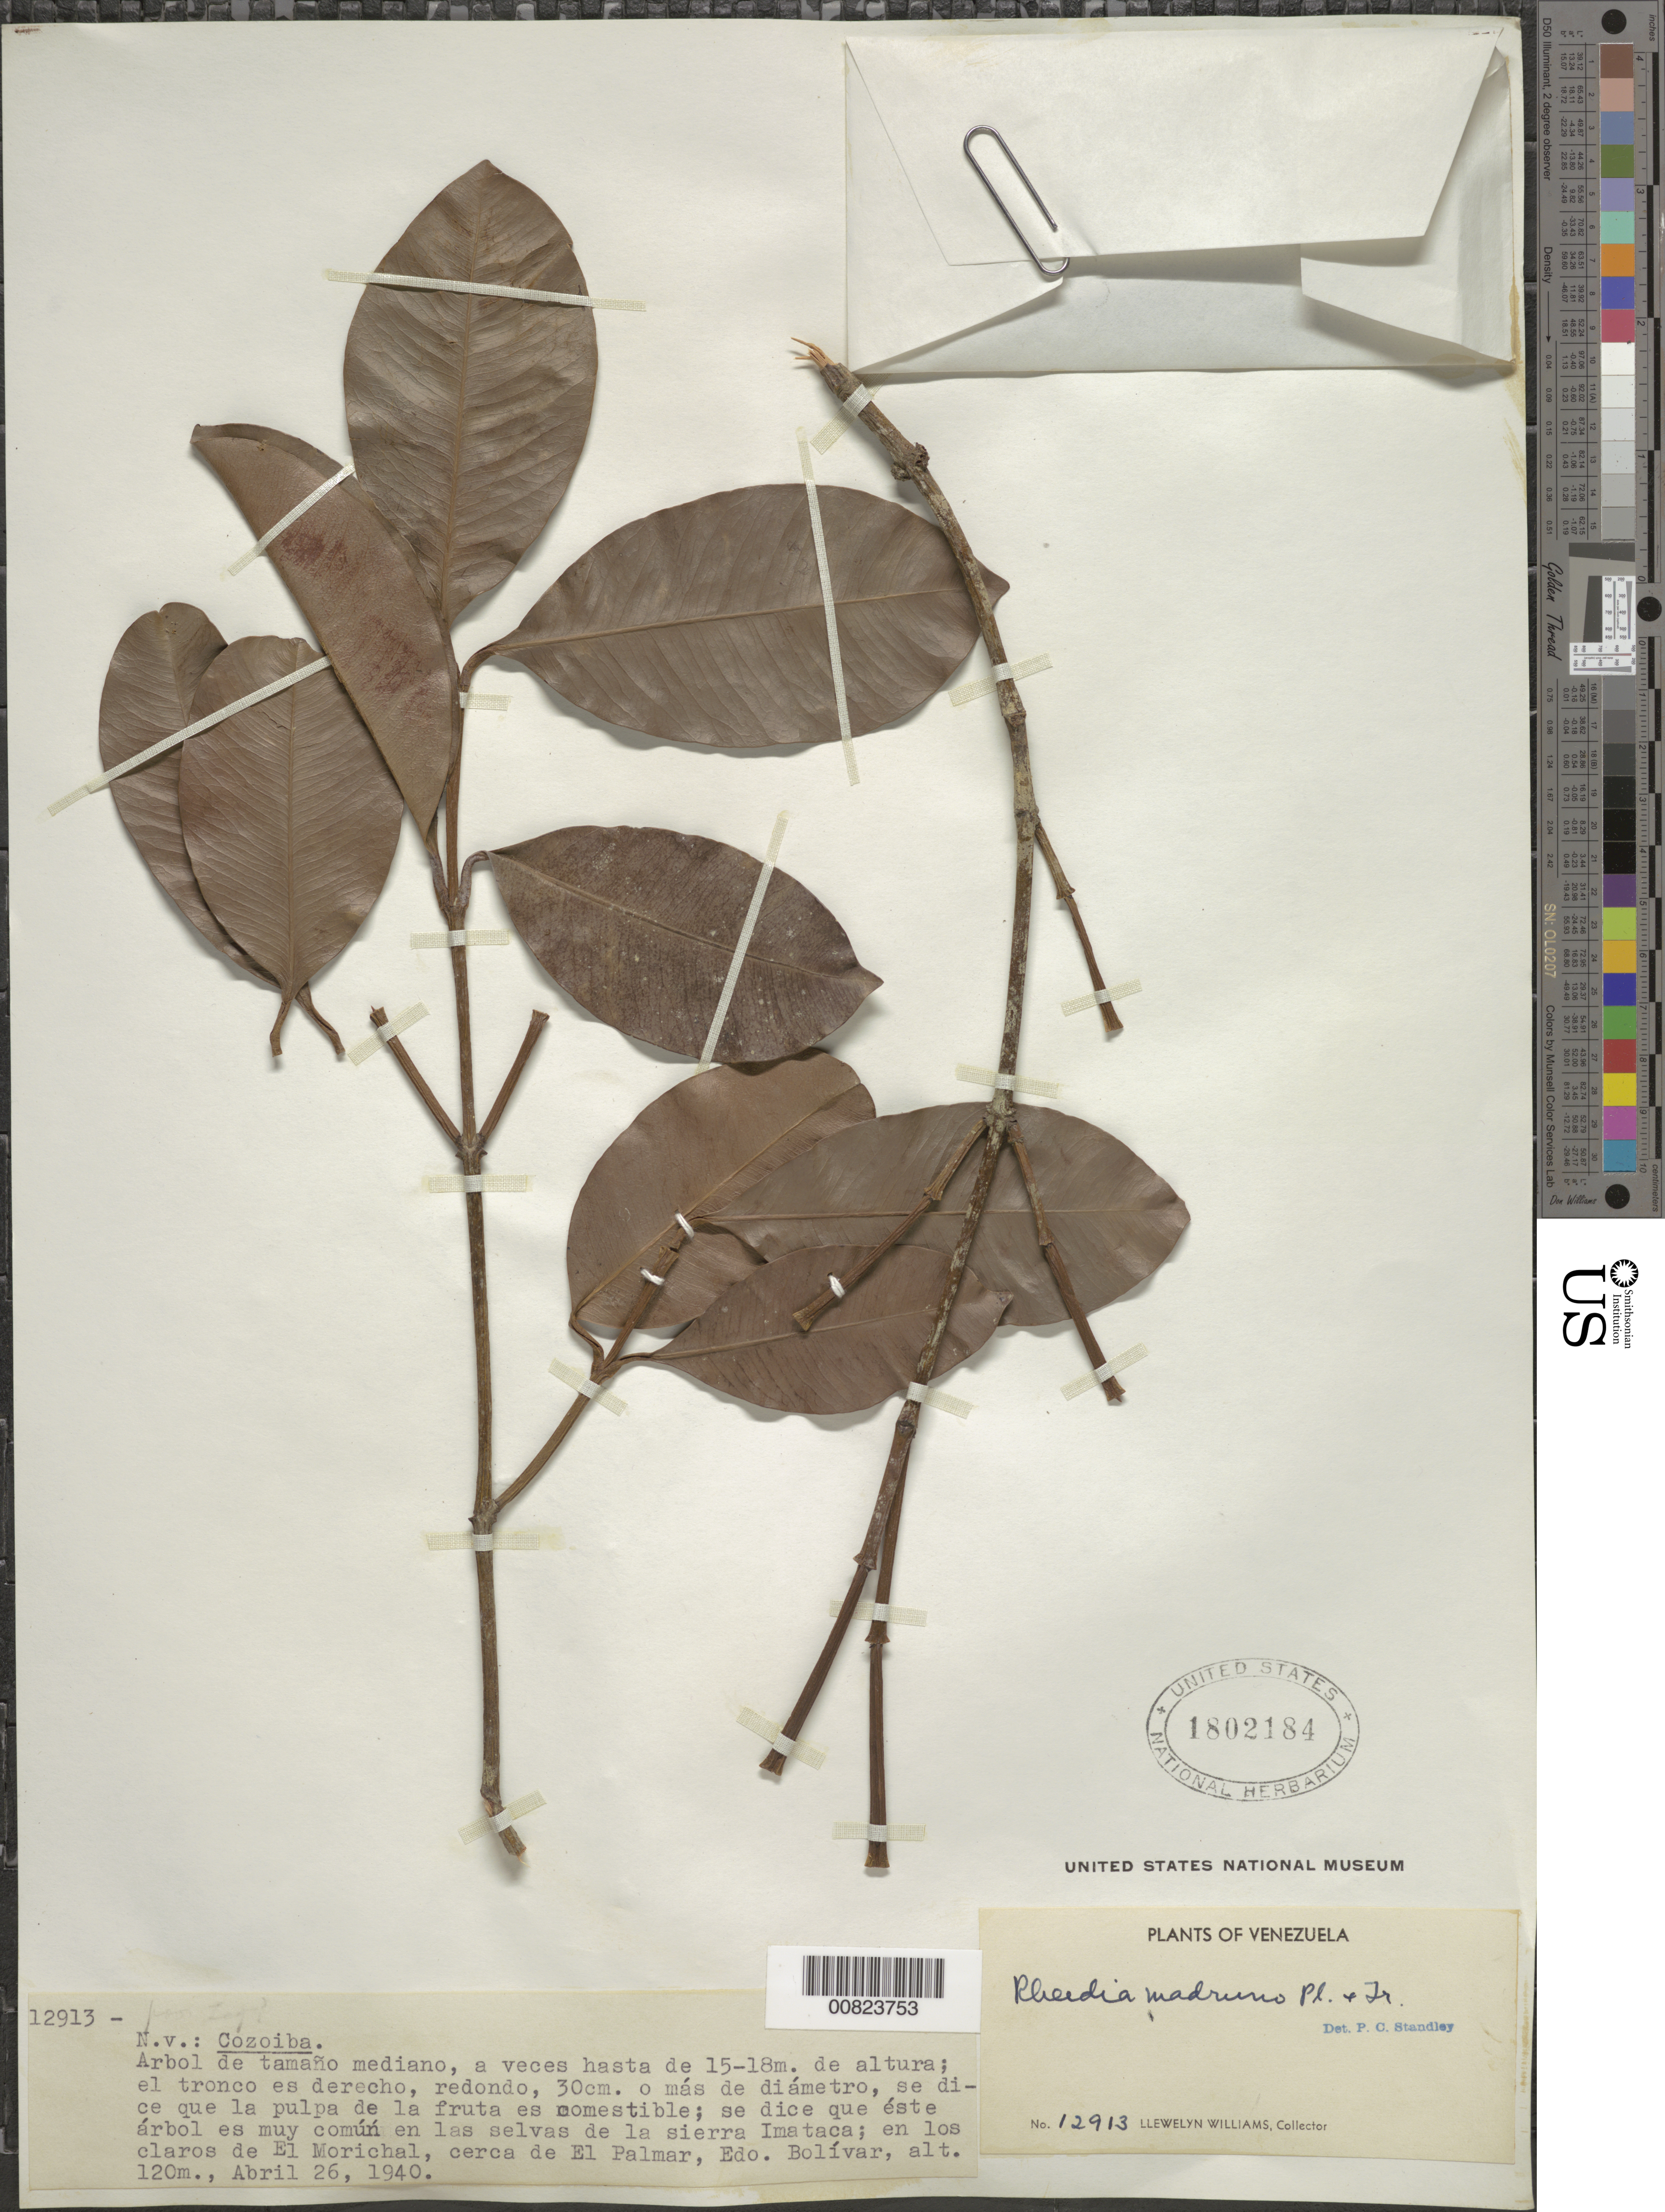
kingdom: Plantae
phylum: Tracheophyta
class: Magnoliopsida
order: Malpighiales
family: Clusiaceae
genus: Garcinia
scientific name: Garcinia madruno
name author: (Kunth) Hammel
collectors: Ll. Williams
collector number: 12913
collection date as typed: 26-Apr-40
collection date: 1940-04-26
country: Venezuela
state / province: Bolívar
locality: El Palmar, El Morichal cerca de El Palmar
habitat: En los claros de El Morichal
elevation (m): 120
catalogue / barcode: US 1802184